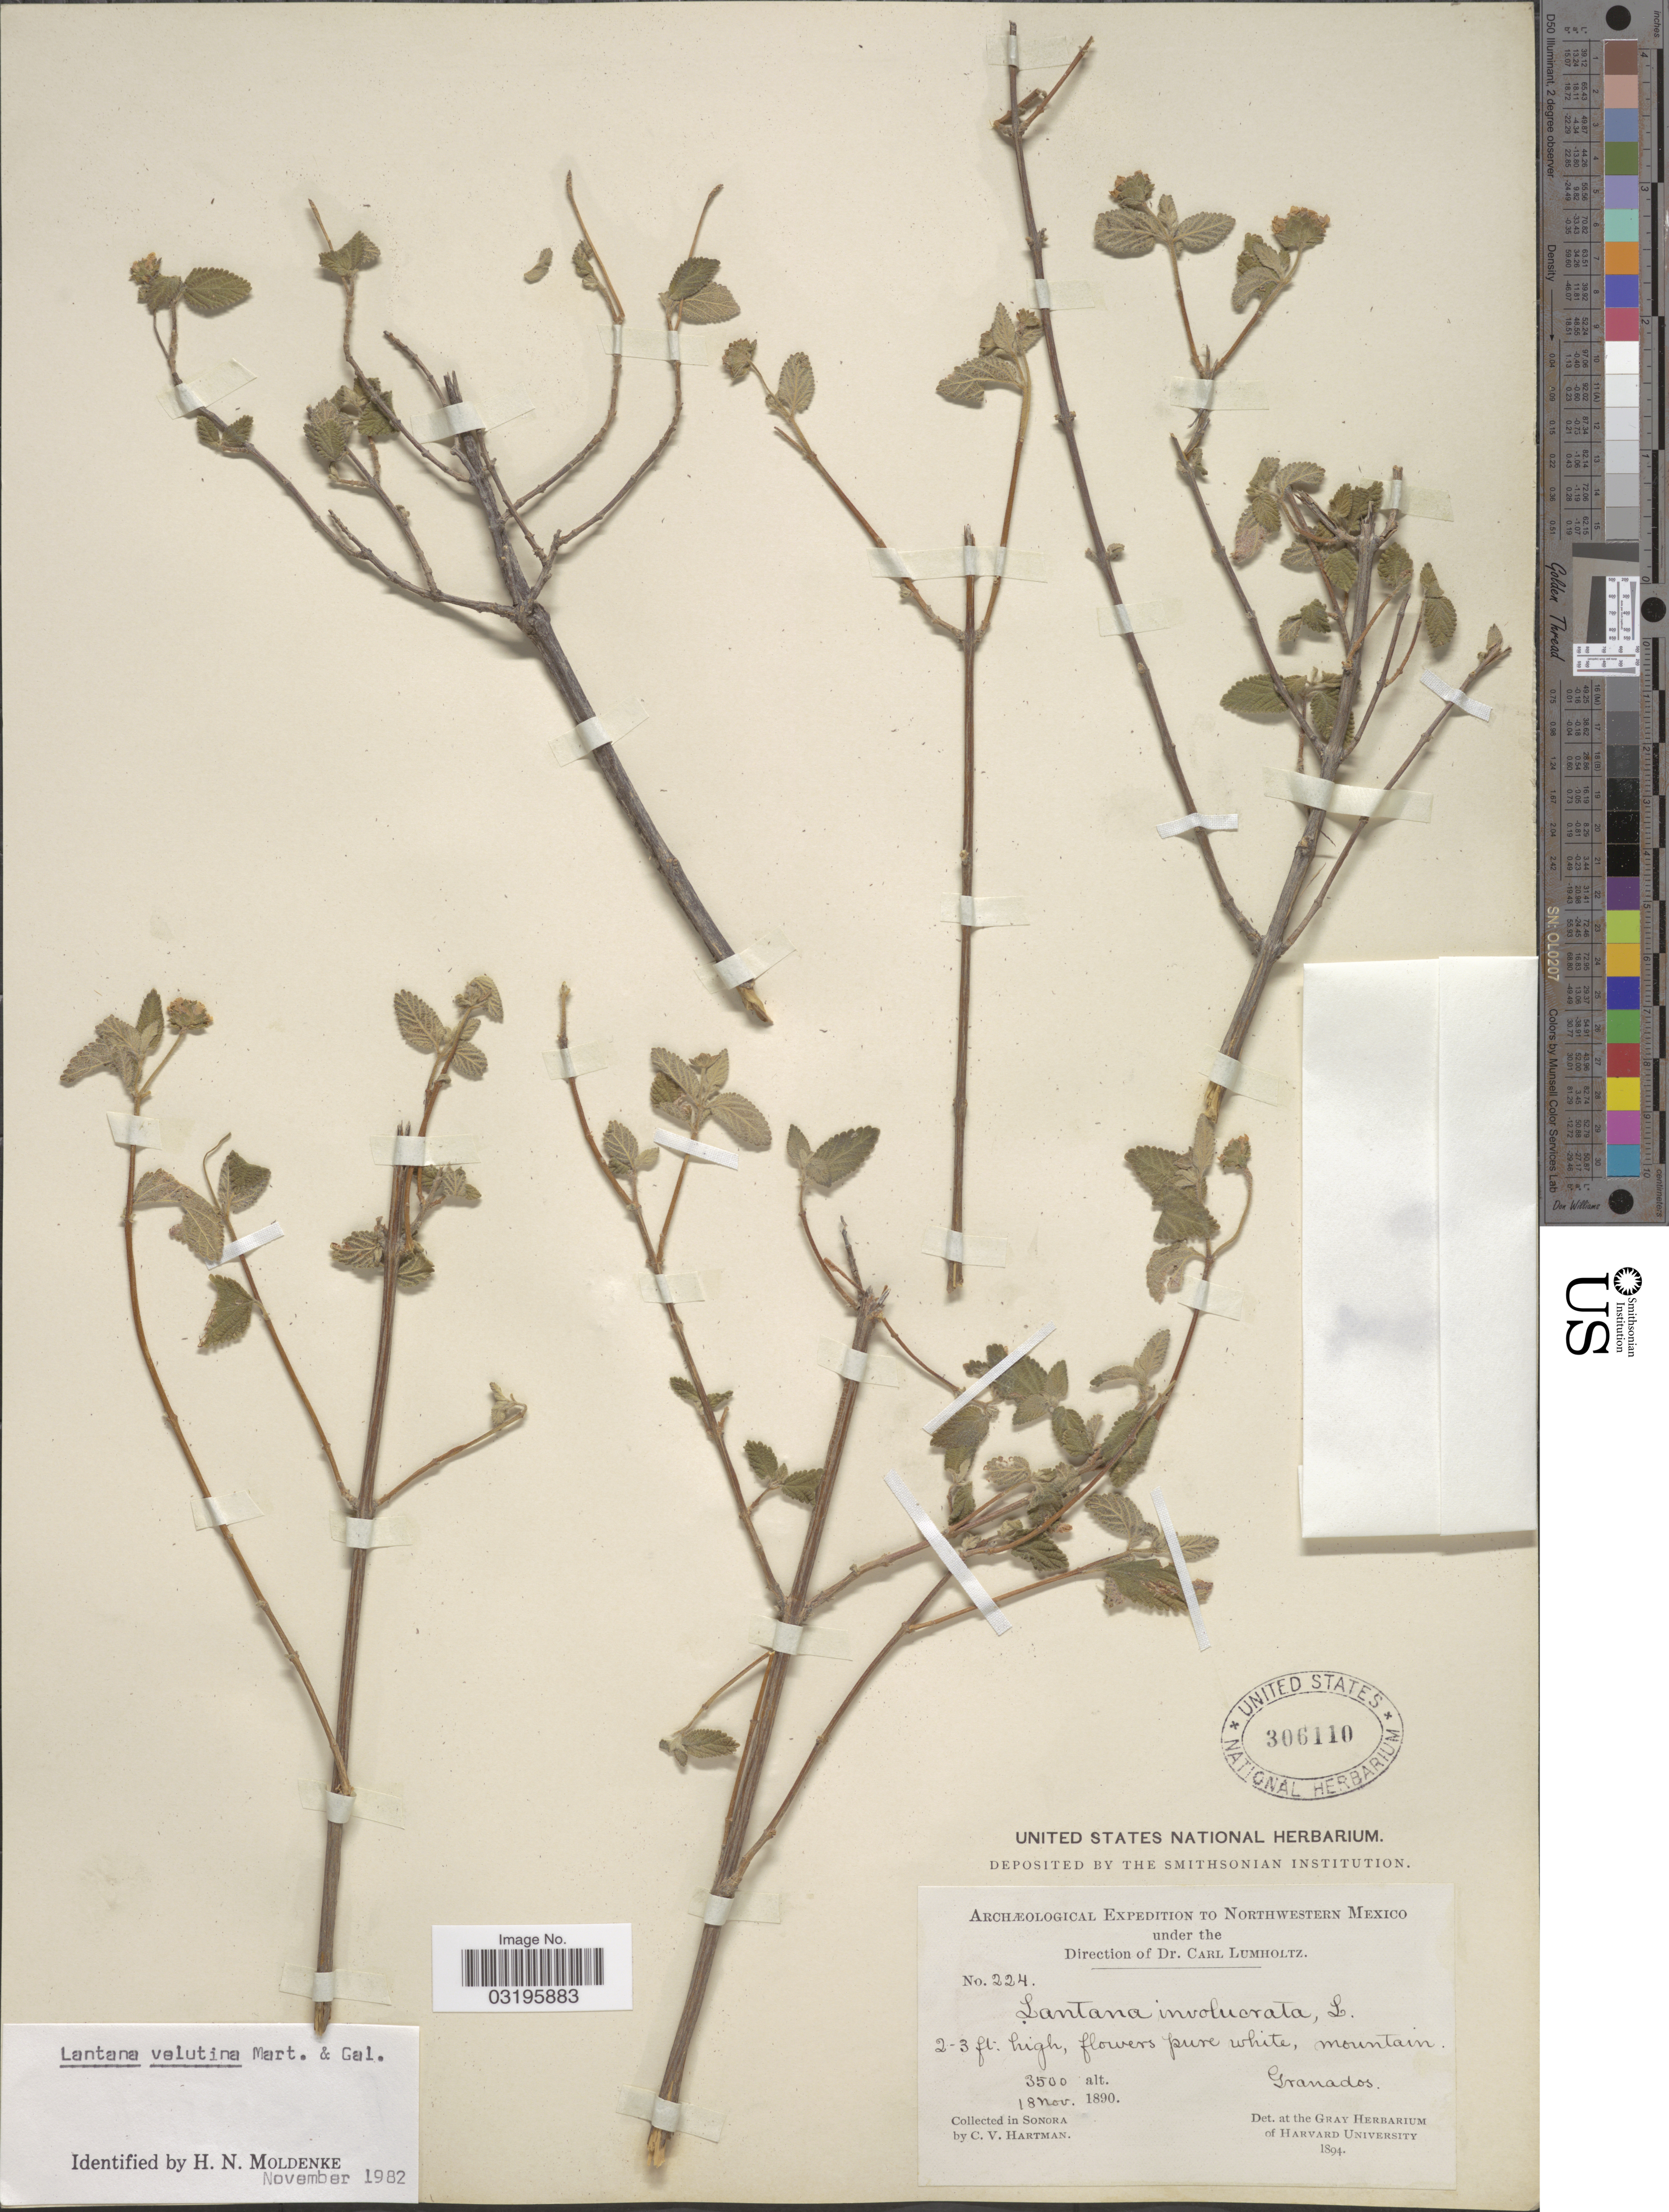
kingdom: Plantae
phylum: Tracheophyta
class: Magnoliopsida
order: Lamiales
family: Verbenaceae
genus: Lantana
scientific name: Lantana velutina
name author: M. Martens & Galeotti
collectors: C. V. Hartman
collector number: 224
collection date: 1890-11-18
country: Mexico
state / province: Sonora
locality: Northwestern Mexico. Mountain, Granados.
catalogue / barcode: US 306110